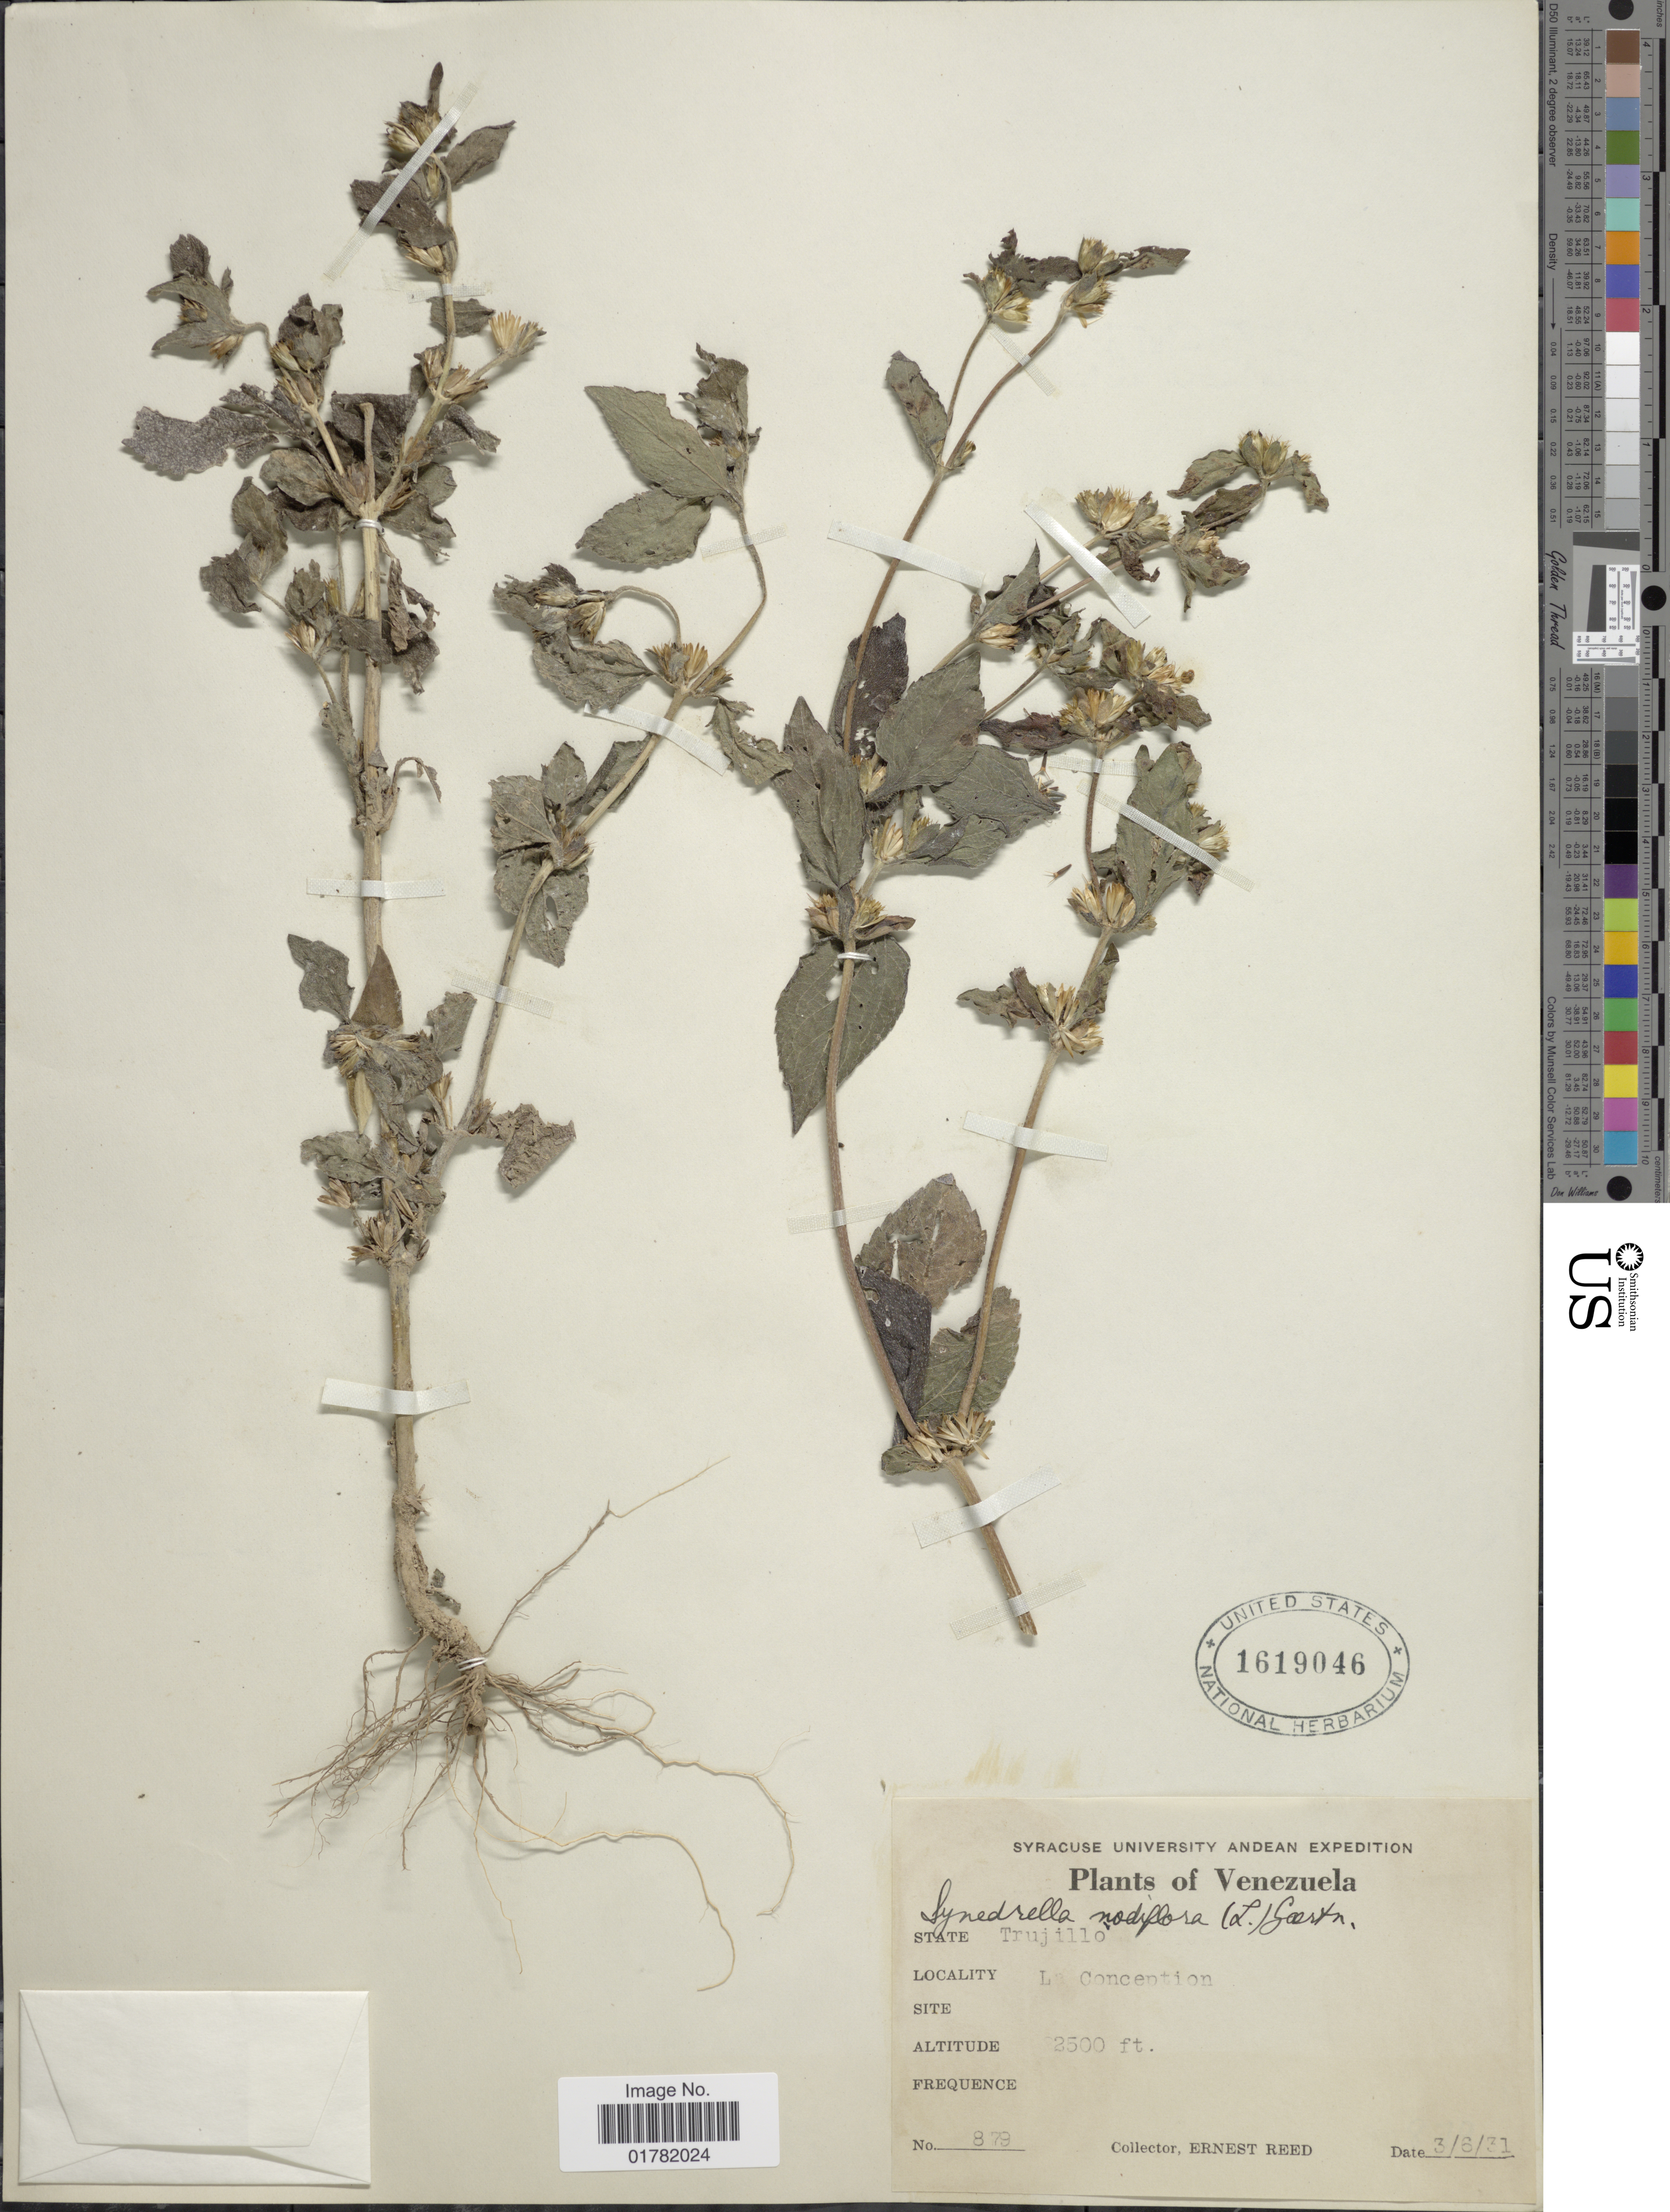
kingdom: Plantae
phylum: Tracheophyta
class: Magnoliopsida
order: Asterales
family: Asteraceae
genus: Synedrella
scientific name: Synedrella nodiflora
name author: (L.) Gaertn.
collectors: E. Reed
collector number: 879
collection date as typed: Transcribed d/m/y: 6/3/31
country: Venezuela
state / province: Trujillo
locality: La Conception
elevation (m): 762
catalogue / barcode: US 1619046